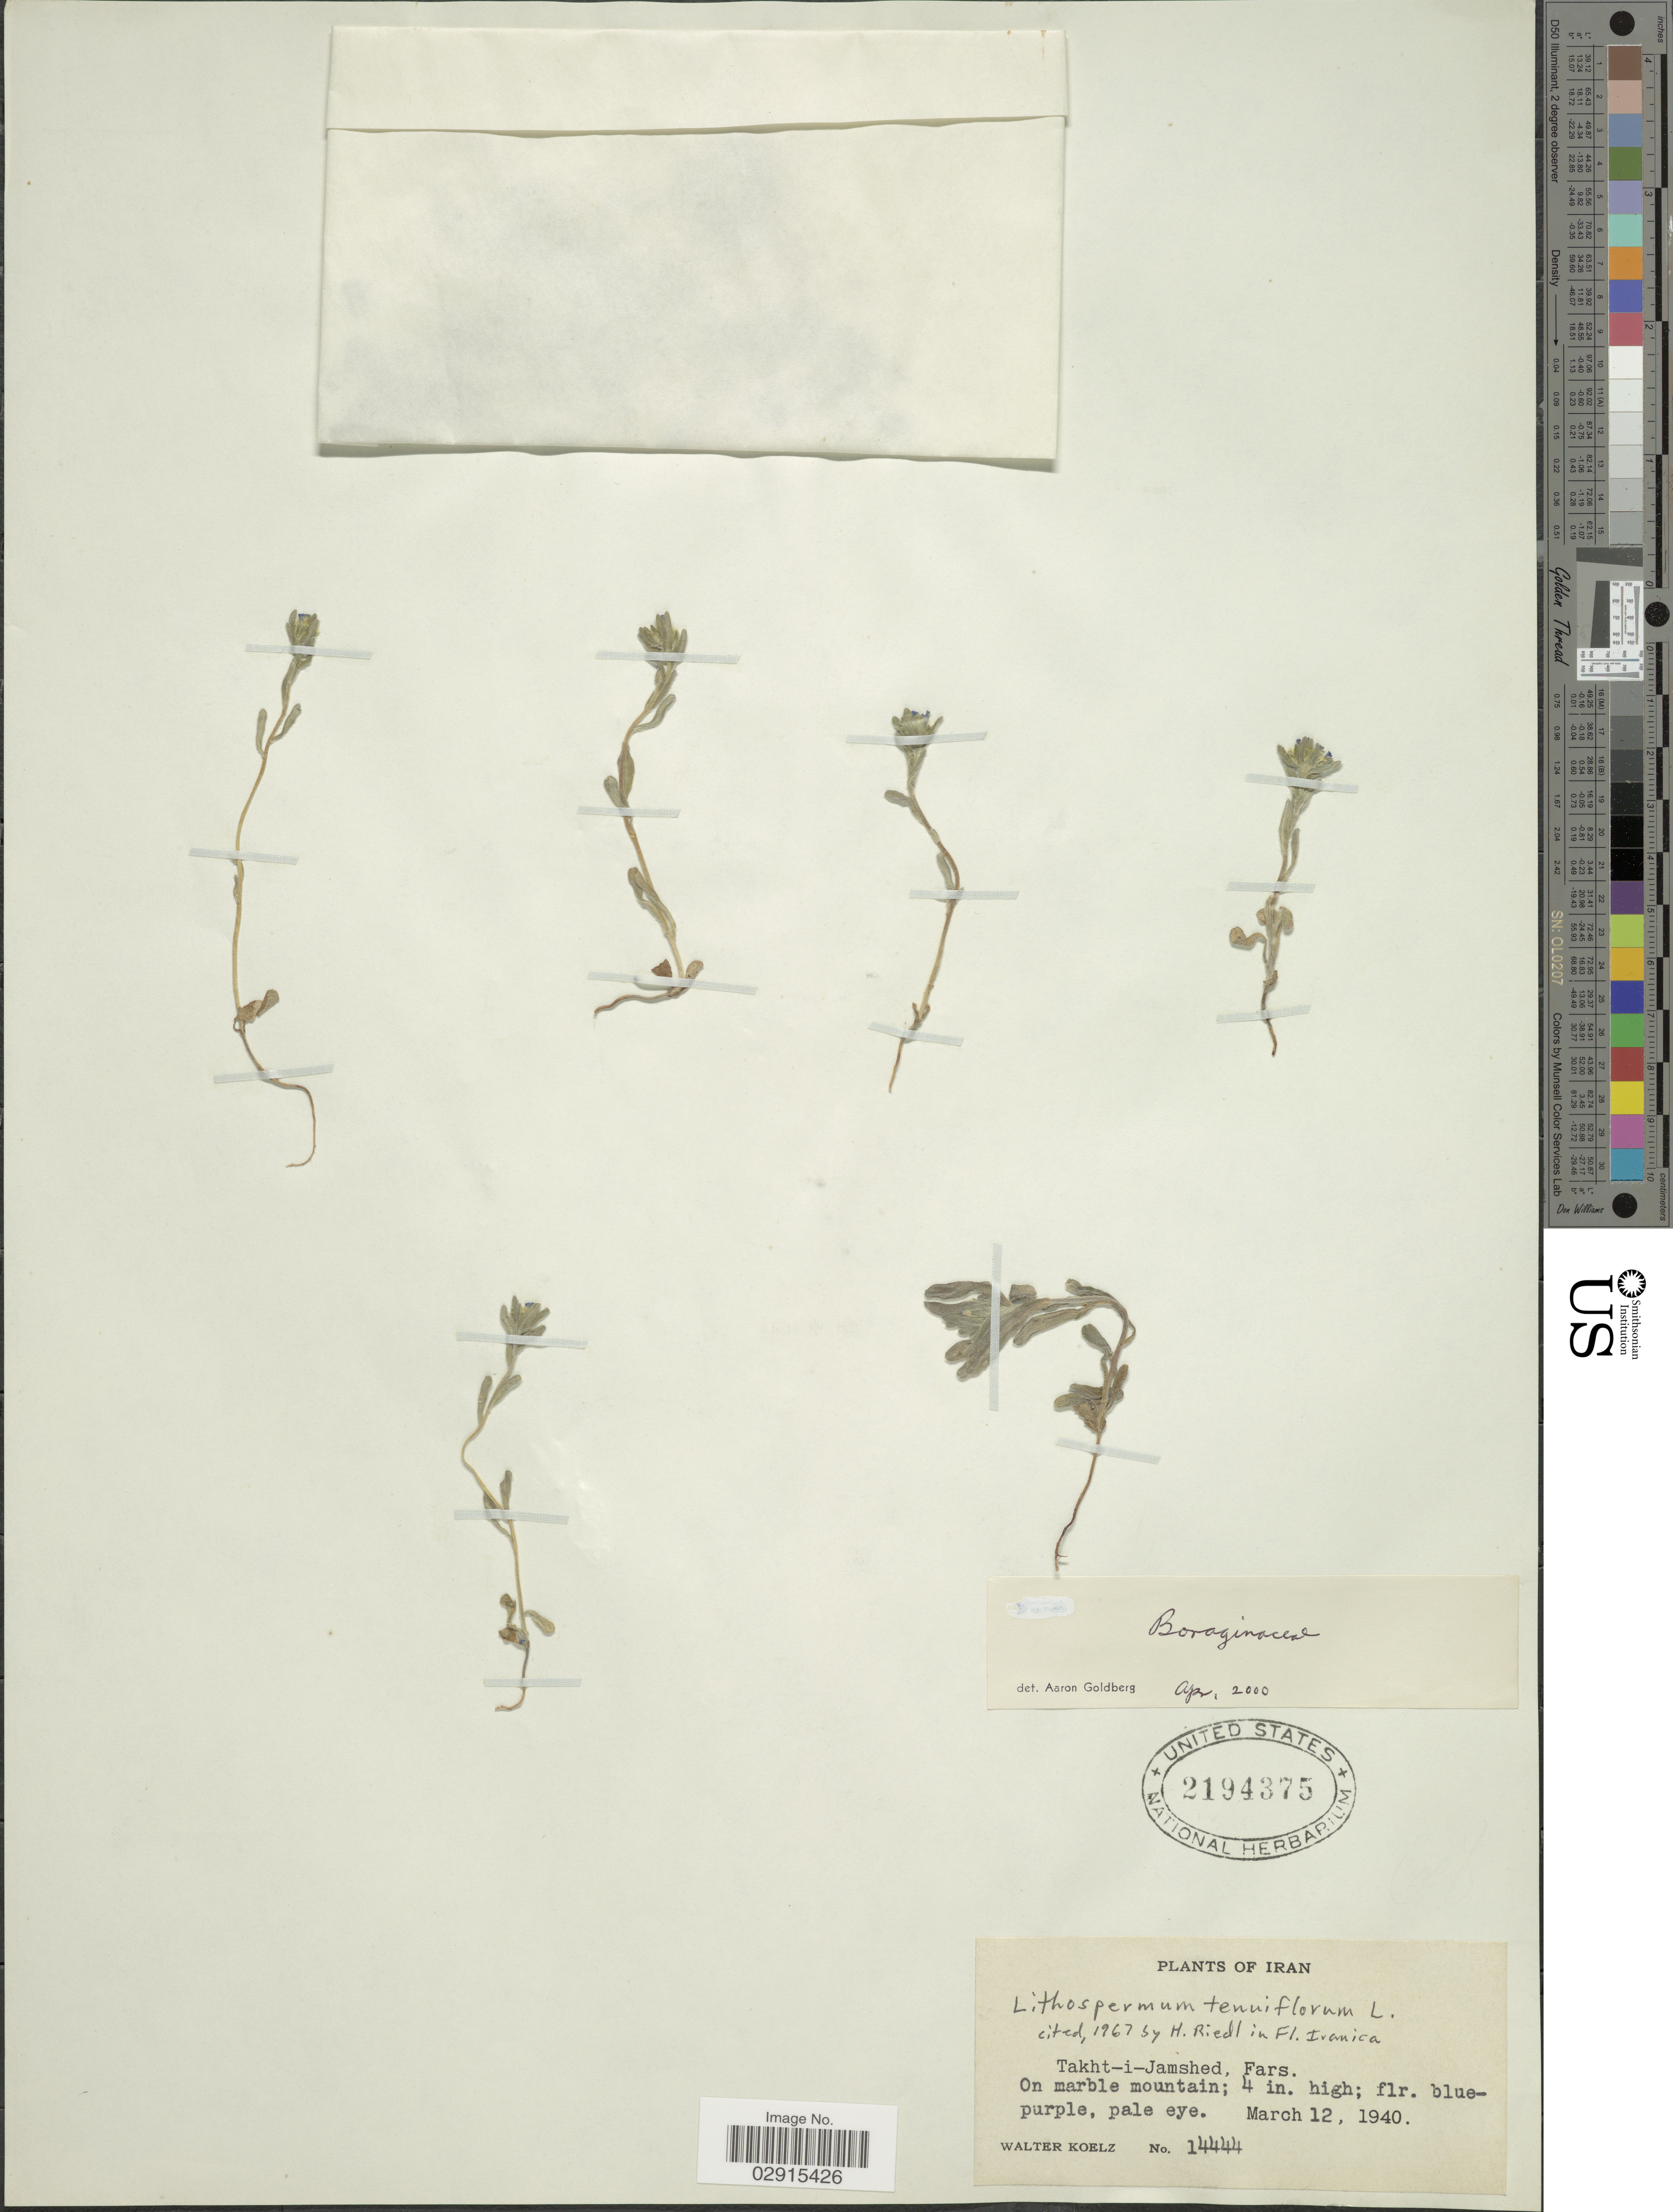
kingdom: Plantae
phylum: Tracheophyta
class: Magnoliopsida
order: Boraginales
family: Boraginaceae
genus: Lithospermum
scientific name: Lithospermum tenuiflorum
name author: L. f.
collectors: W. N. Koelz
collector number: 14444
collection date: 1940-03-12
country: Iran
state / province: Fars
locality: Takht-i-Jamshed, Fars. On marble mountain.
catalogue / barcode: US 2194375